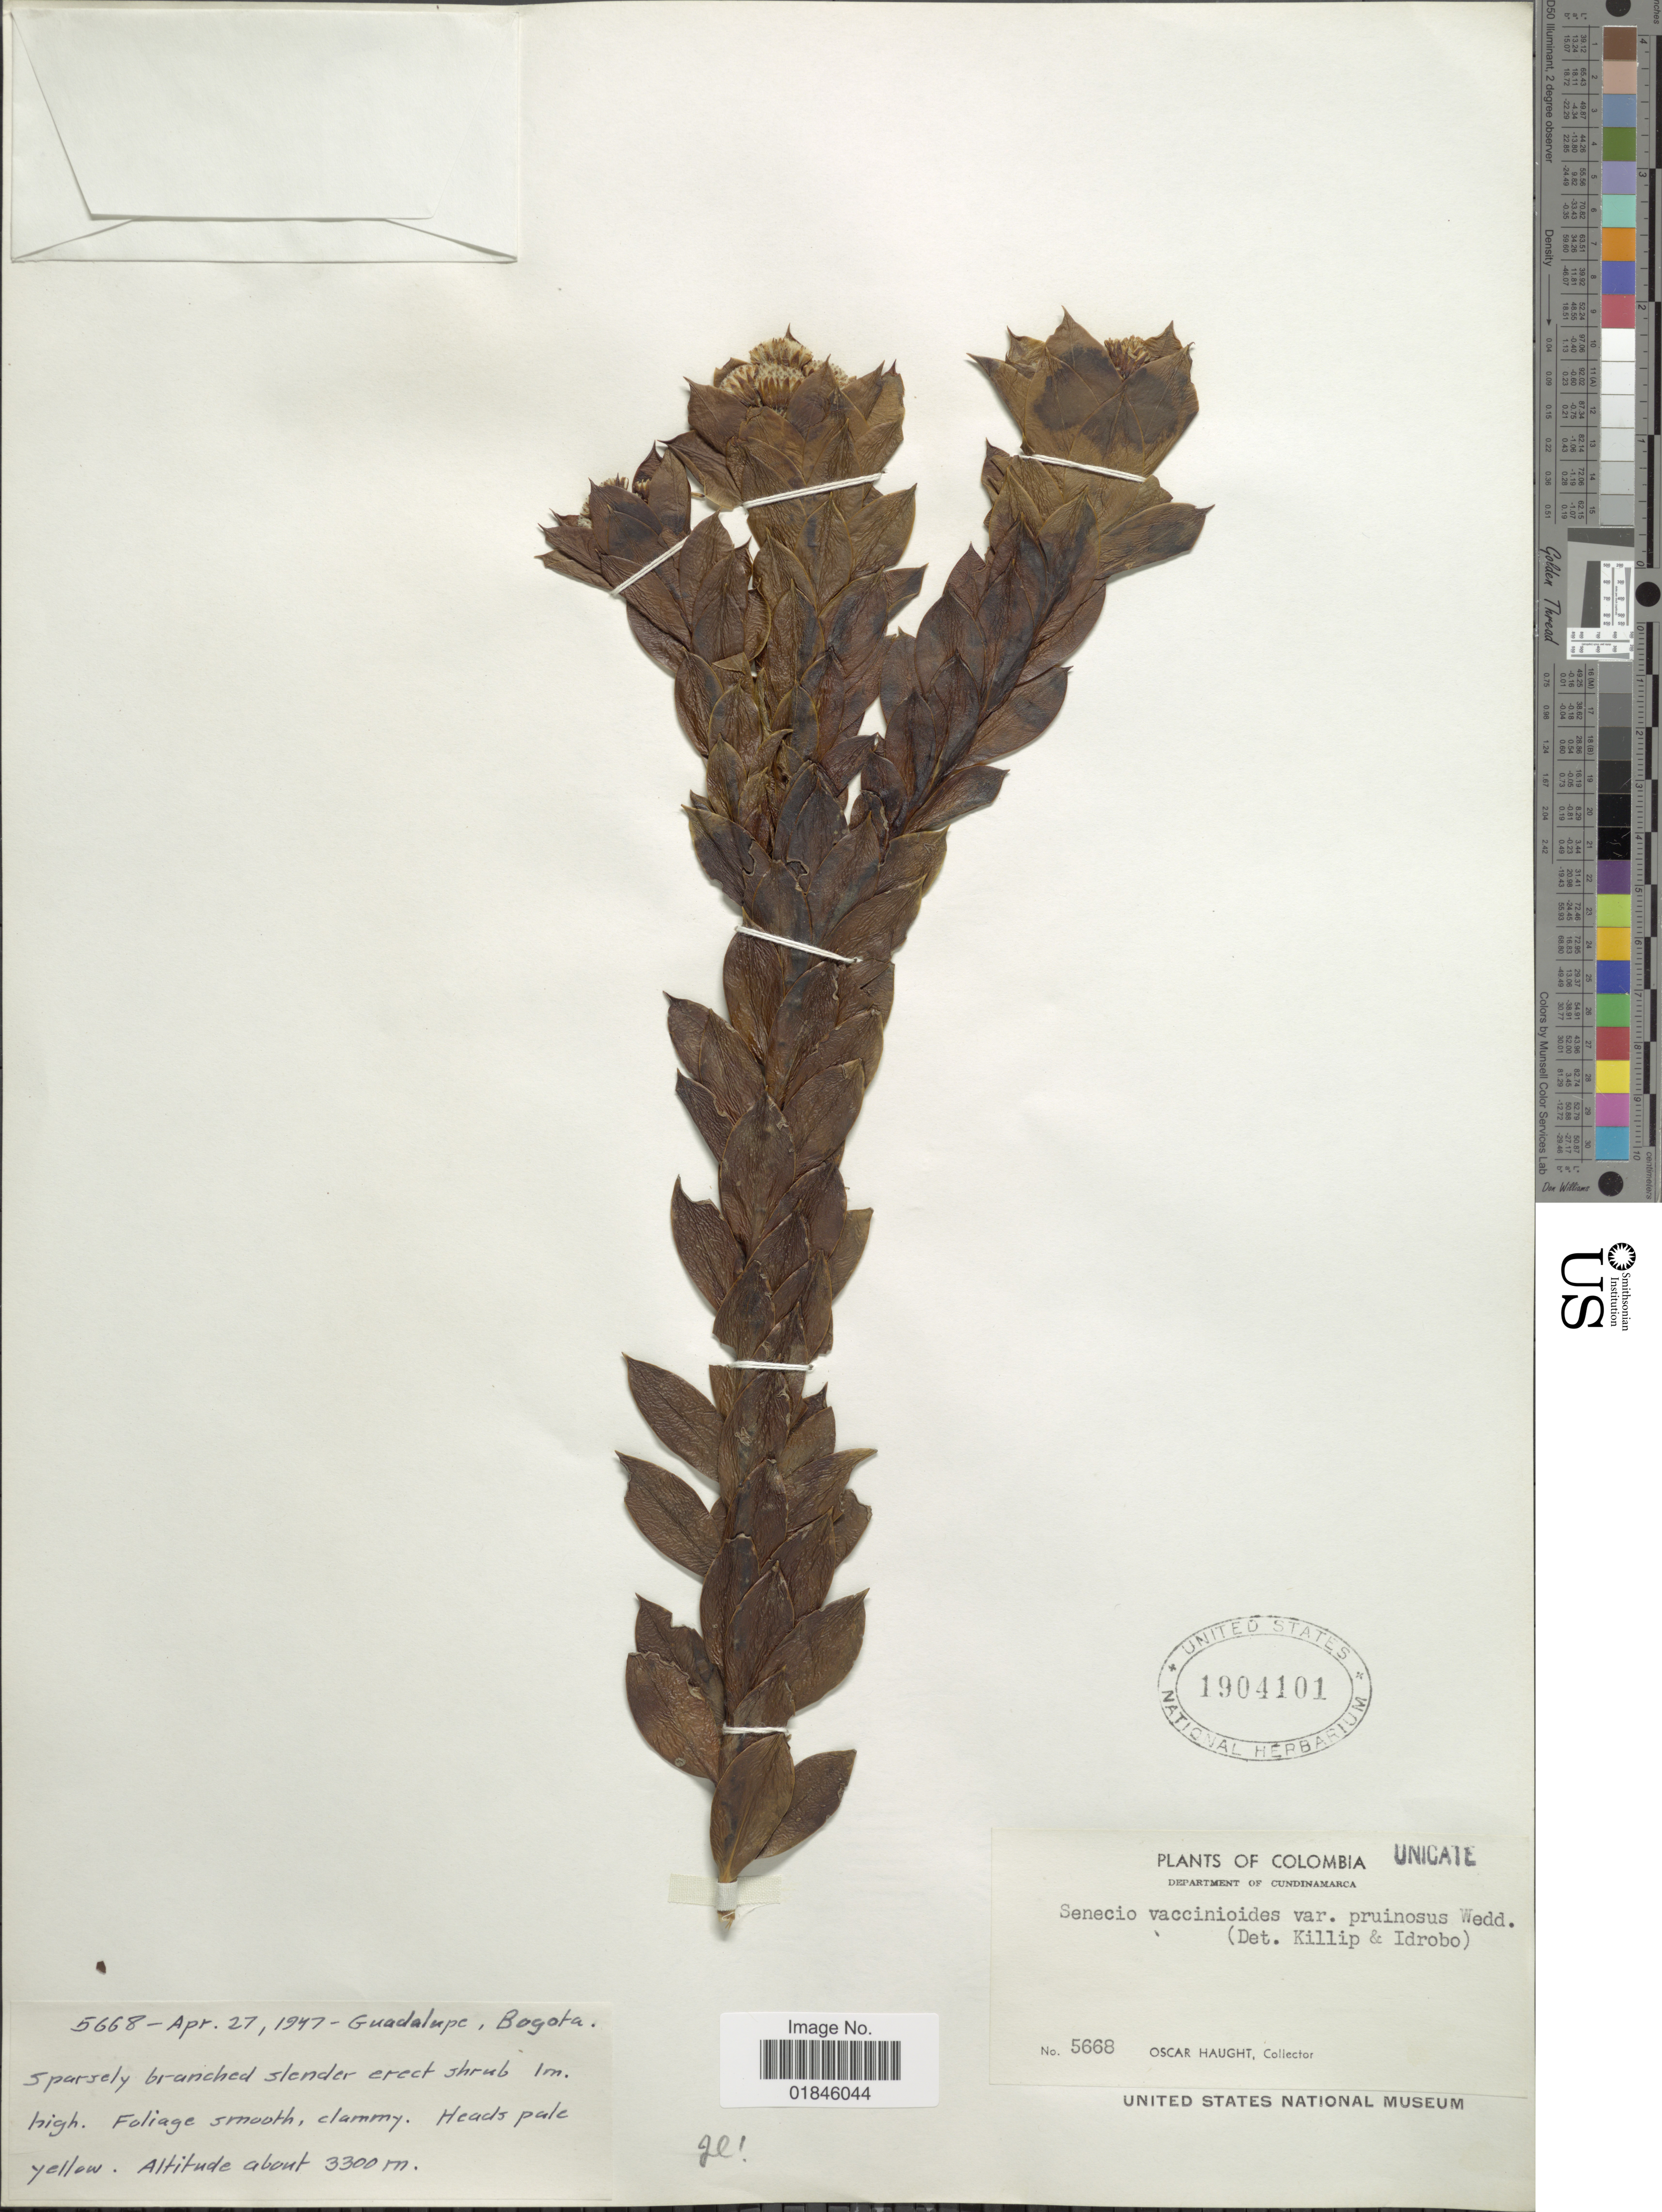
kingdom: Plantae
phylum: Tracheophyta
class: Magnoliopsida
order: Asterales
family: Asteraceae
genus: Pentacalia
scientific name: Pentacalia vaccinioides var. pruinosus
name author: Wedd.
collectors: O. L. Haught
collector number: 5668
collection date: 1947-04-27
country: Colombia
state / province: Cundinamarca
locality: Department of Cundinamarca. Guadalupe, Bogota.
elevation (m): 3300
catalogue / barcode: US 1904101